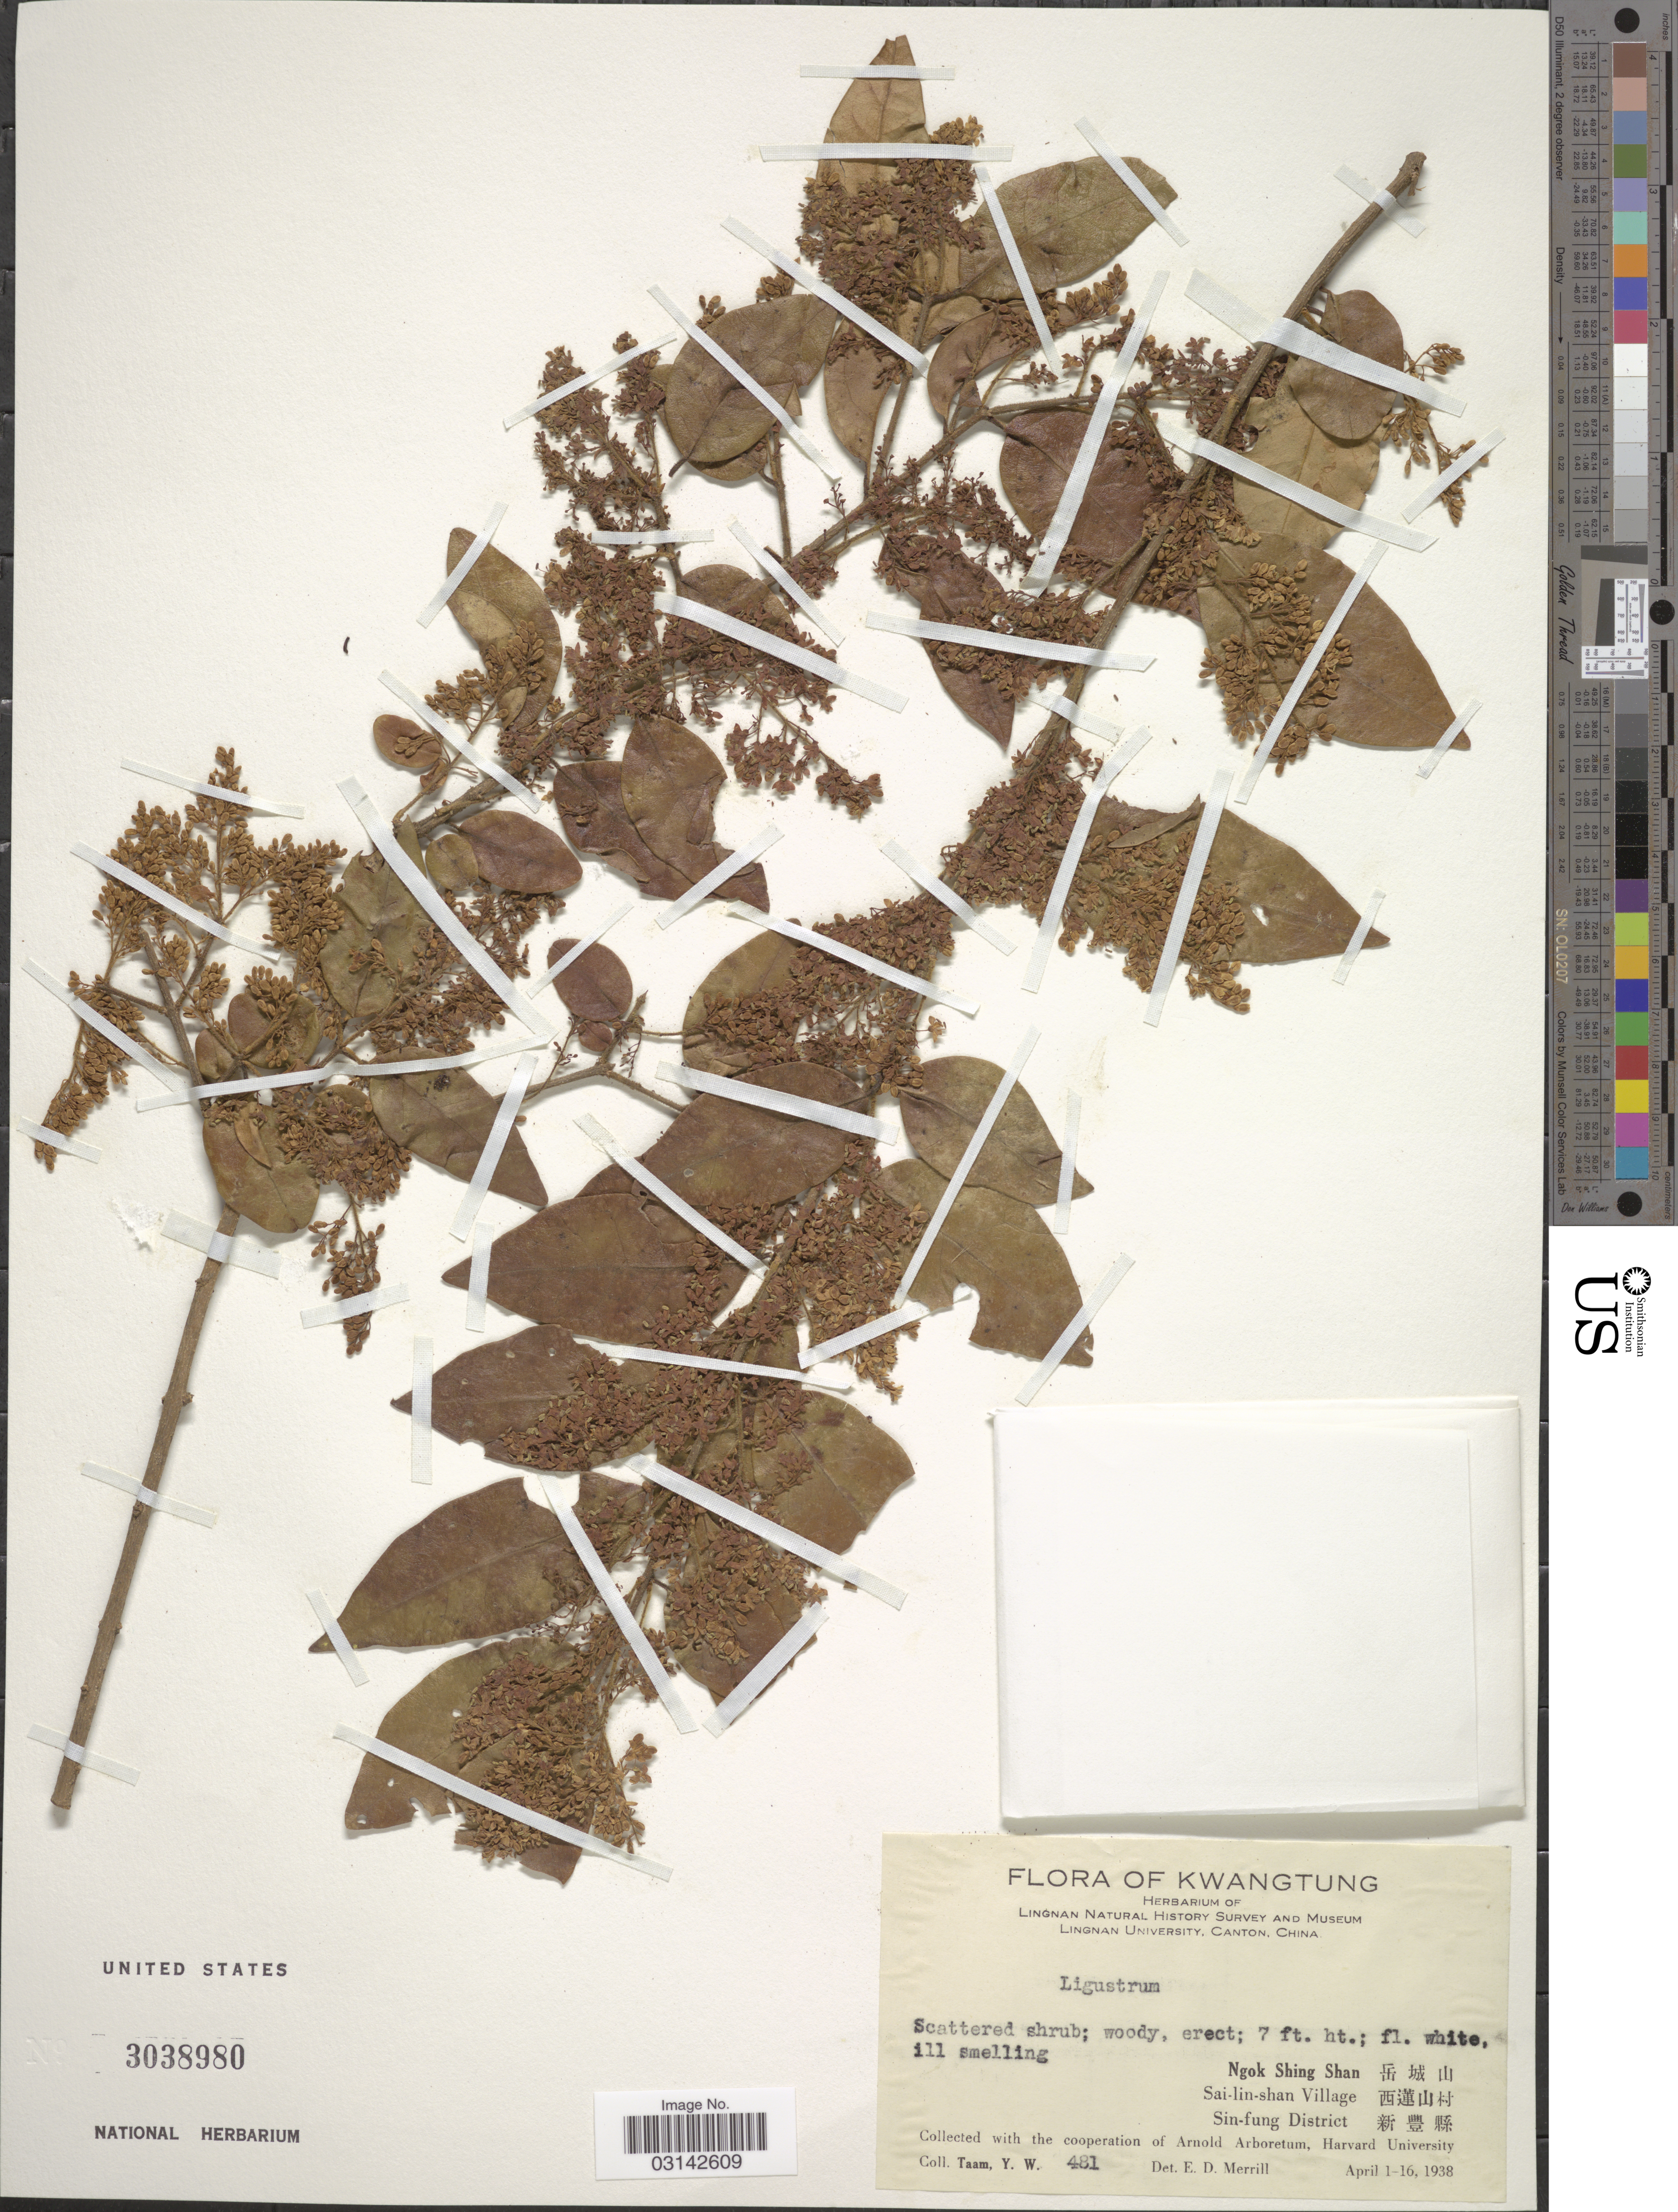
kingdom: Plantae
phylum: Tracheophyta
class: Magnoliopsida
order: Lamiales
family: Oleaceae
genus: Ligustrum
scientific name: Ligustrum sp.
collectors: Y. W. Taam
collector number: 481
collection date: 1938-04-01/1938-04-16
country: China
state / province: Guangdong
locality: Kwangtung, Ngok Shing Shan, Sai-lin-shan Village, Sin-fung District.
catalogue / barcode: US 3038980